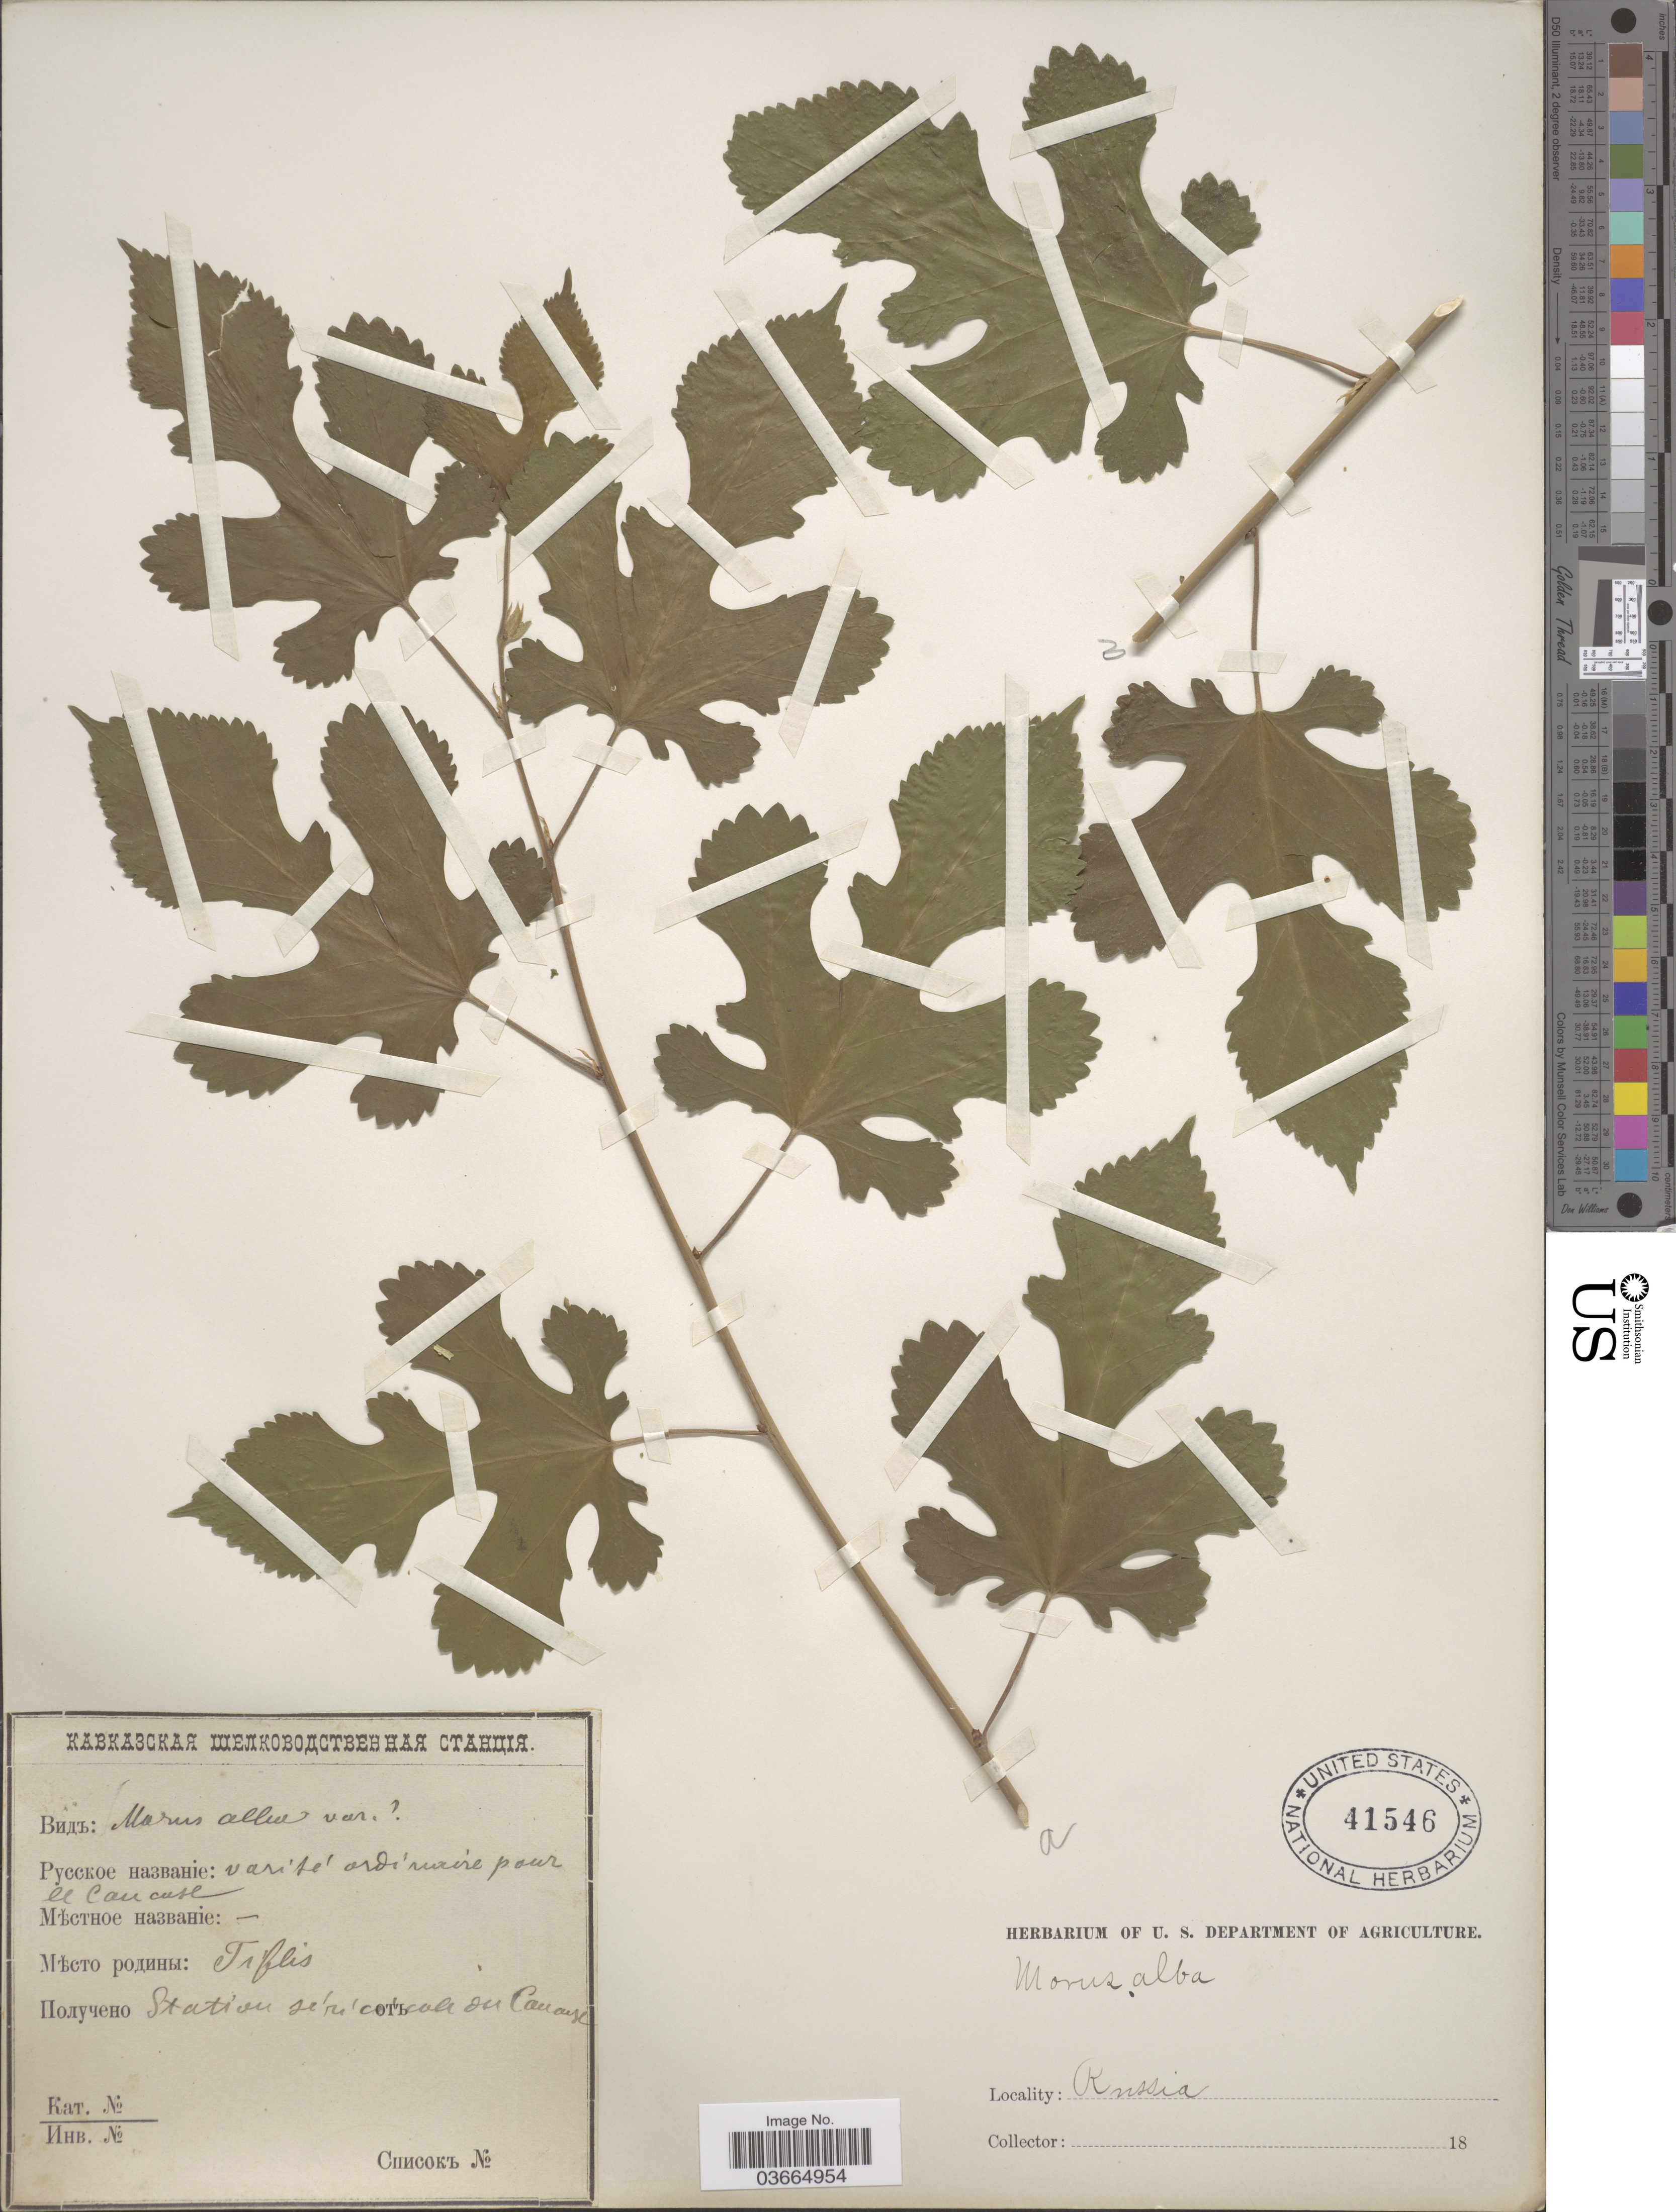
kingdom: Plantae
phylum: Tracheophyta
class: Magnoliopsida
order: Rosales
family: Moraceae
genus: Morus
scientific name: Morus alba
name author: L.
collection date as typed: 18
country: Russian Federation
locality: X Ti'flis. X Station Se'rici' culi* du Caucase.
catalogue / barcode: US 41546